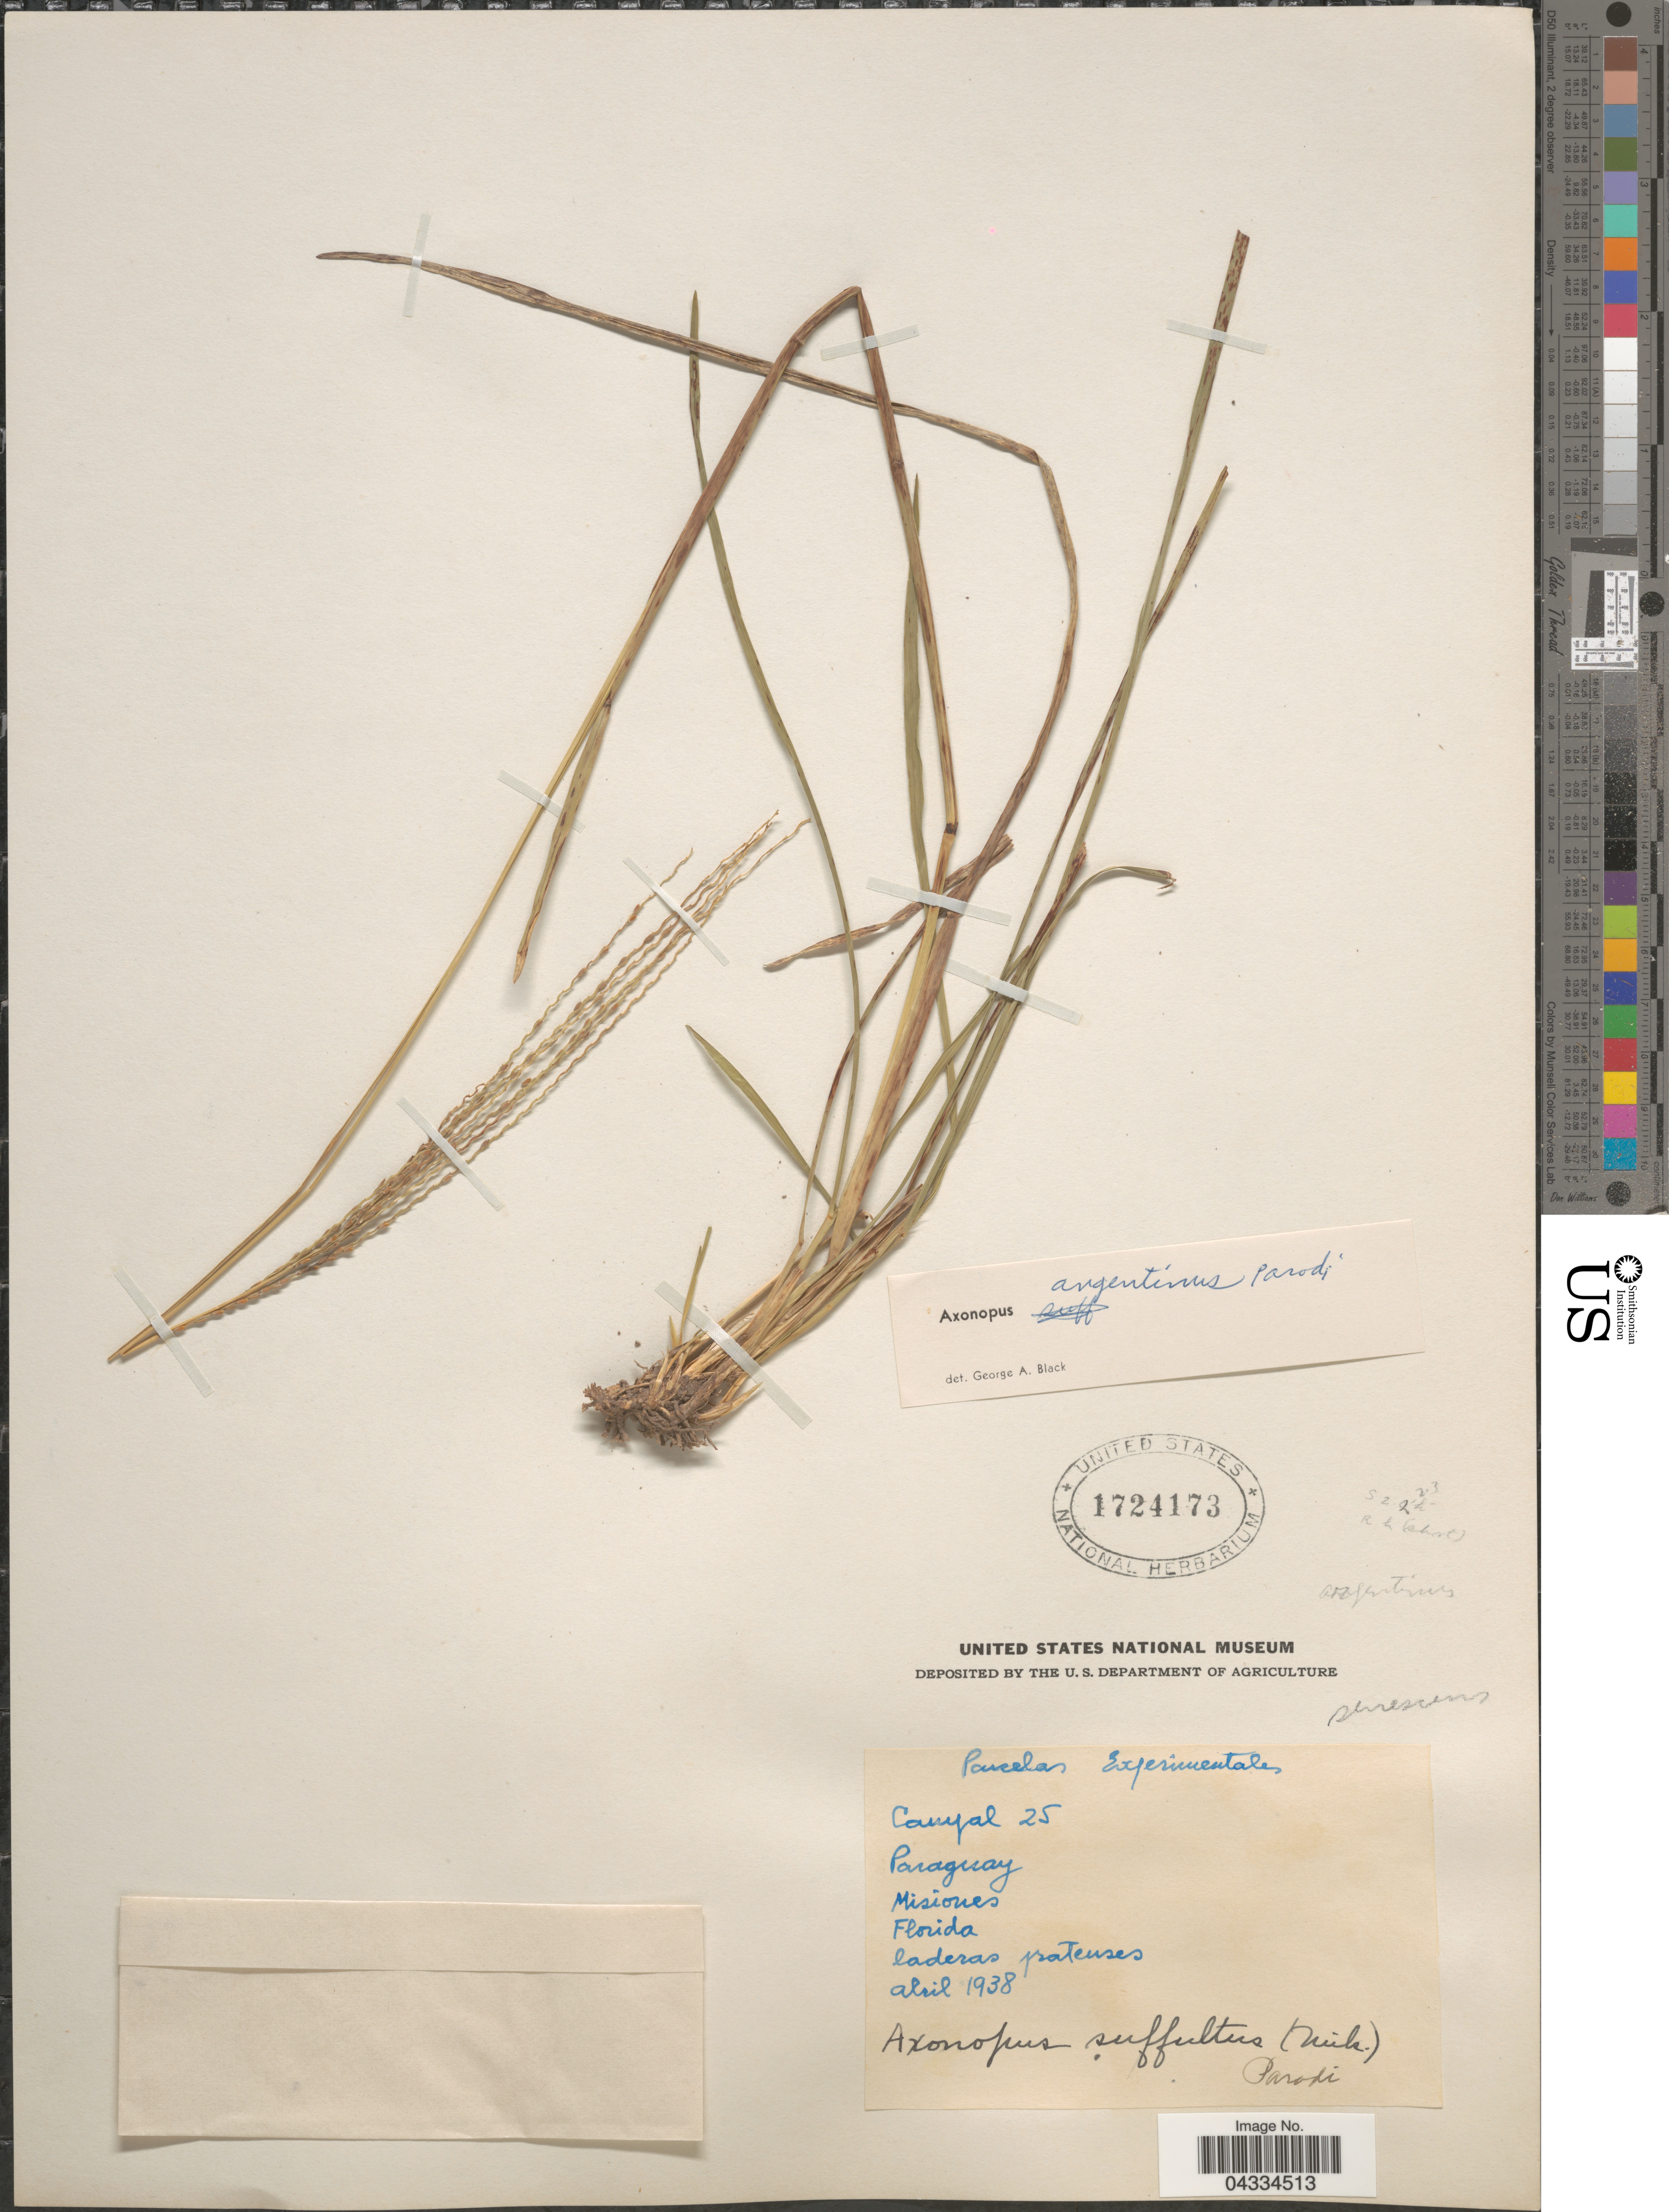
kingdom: Plantae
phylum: Tracheophyta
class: Liliopsida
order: Poales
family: Poaceae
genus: Axonopus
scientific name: Axonopus argentinus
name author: Parodi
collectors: Cauyal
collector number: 25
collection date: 1938-04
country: Paraguay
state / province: Misiones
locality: Florida.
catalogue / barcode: US 1724173